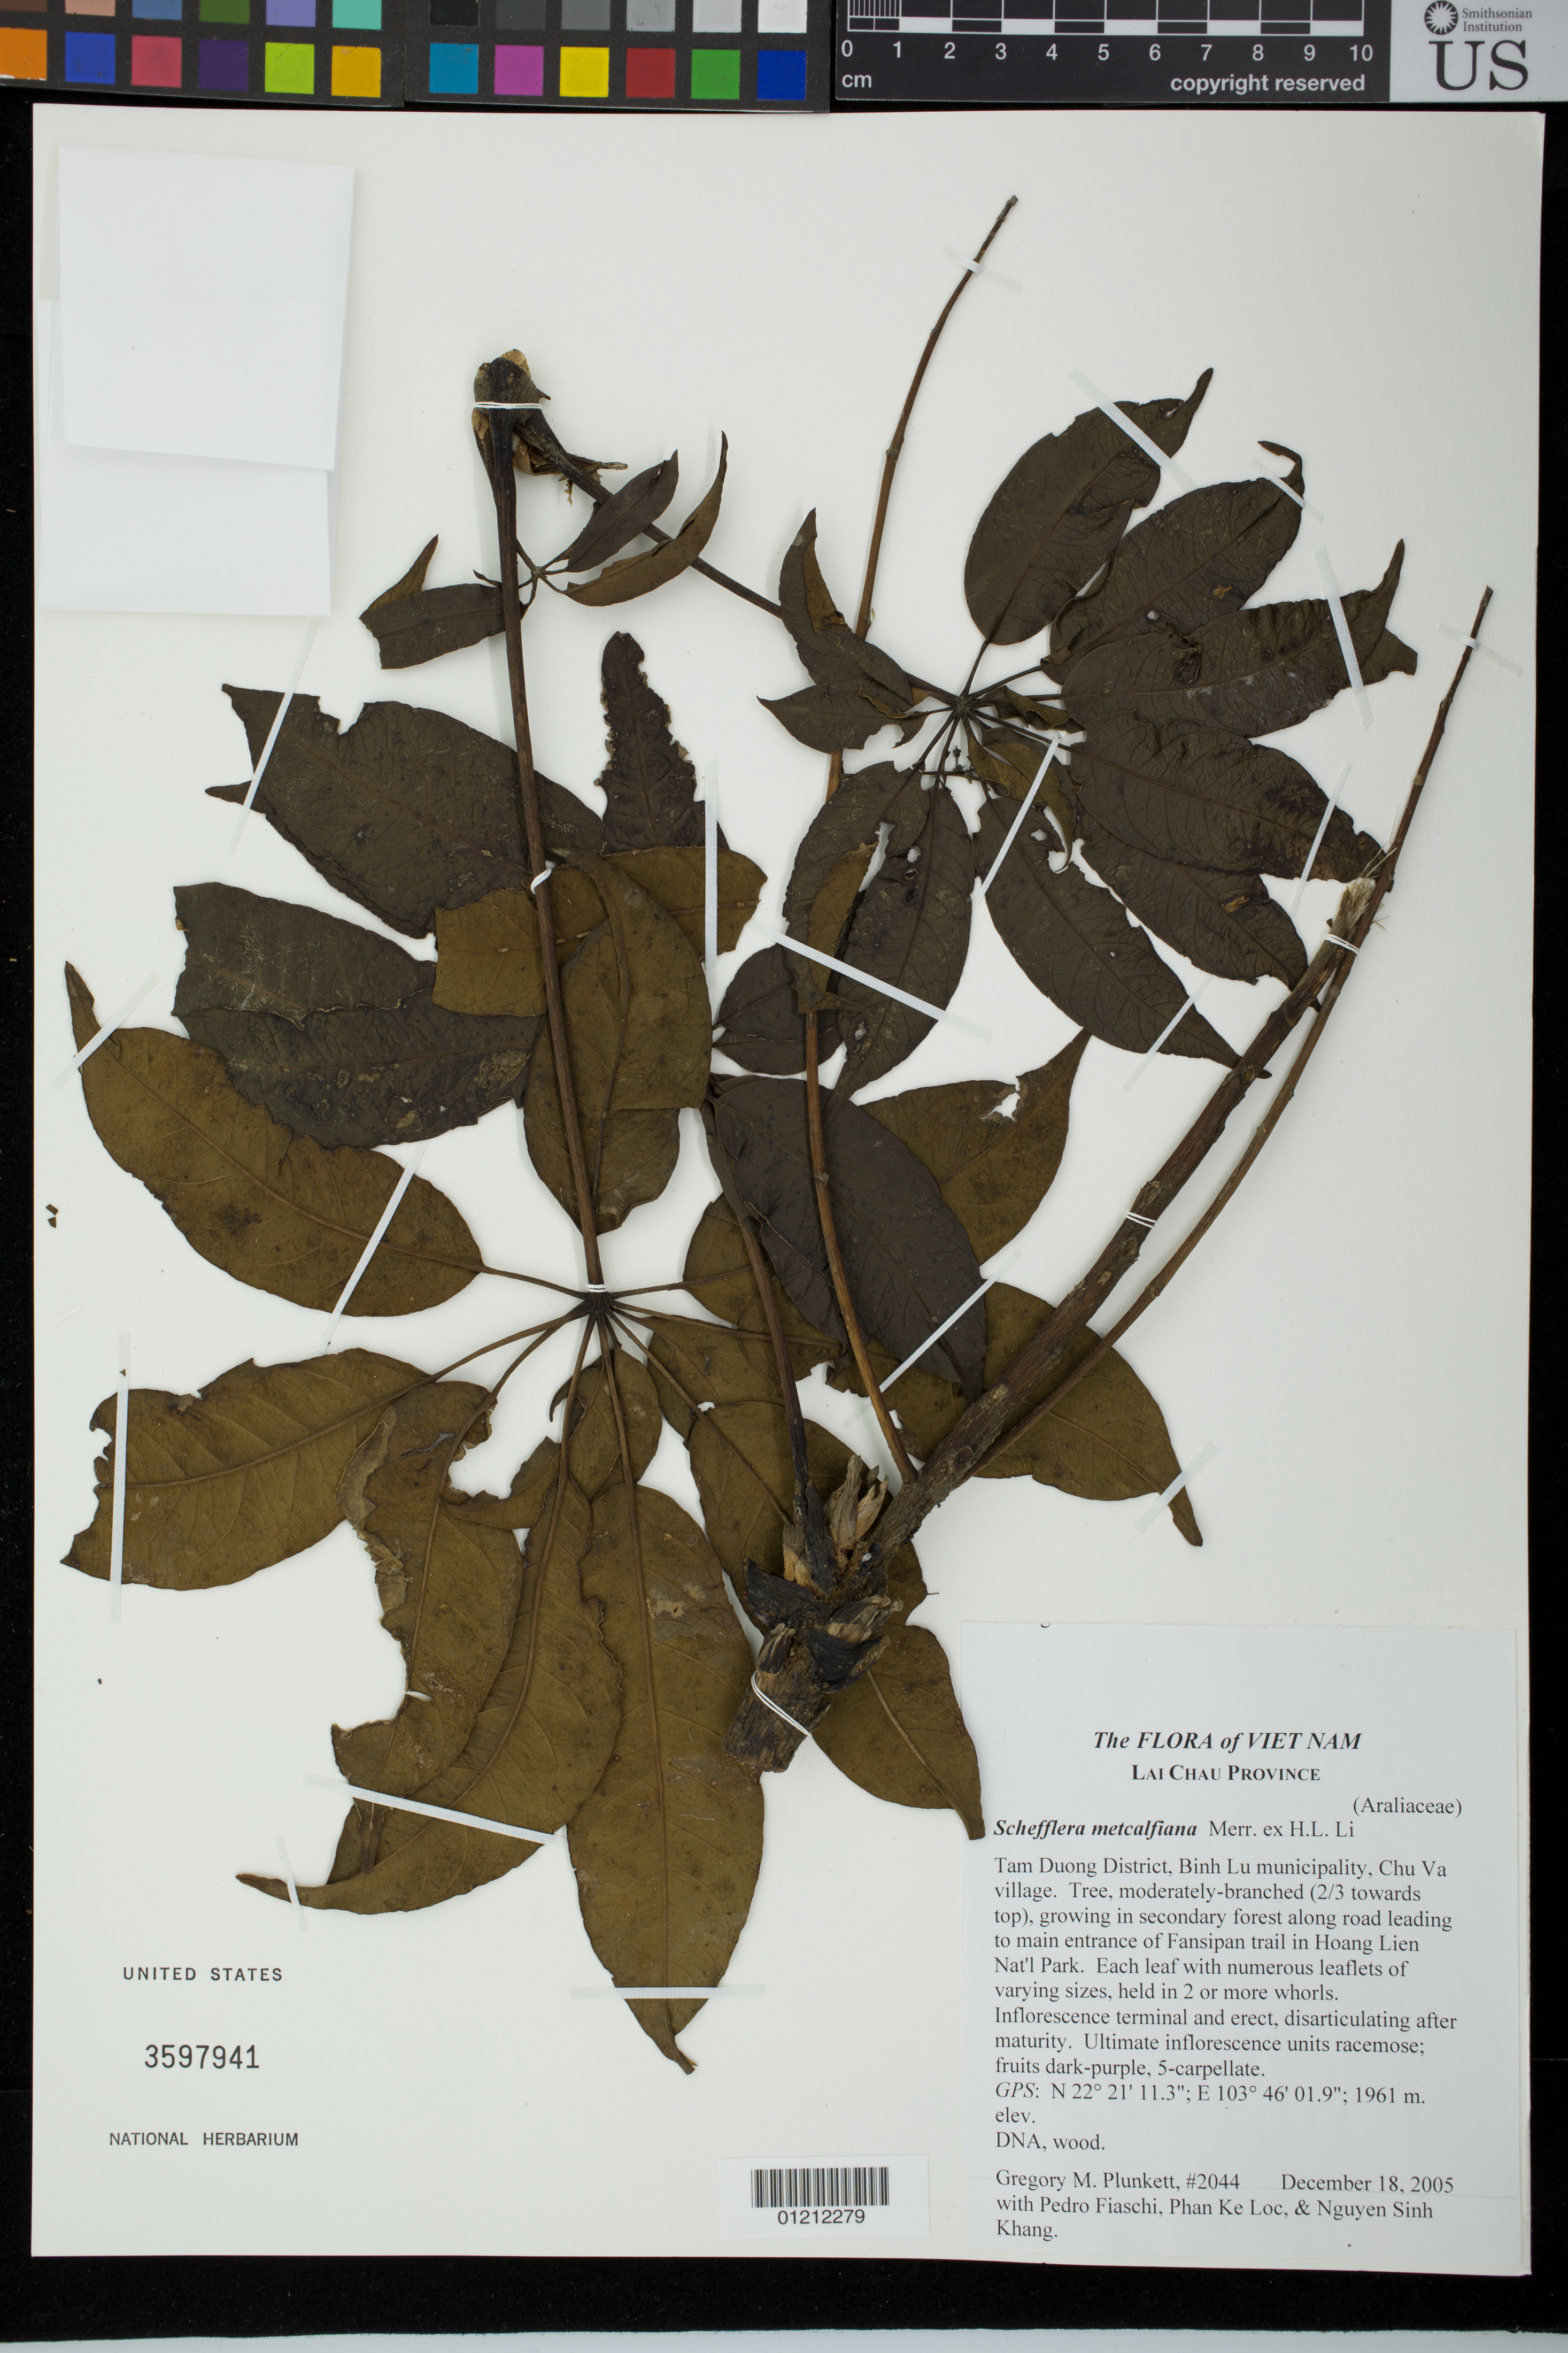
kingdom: Plantae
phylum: Tracheophyta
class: Magnoliopsida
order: Apiales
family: Araliaceae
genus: Schefflera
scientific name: Schefflera metcalfiana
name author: Merr. ex H.L. Li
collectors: G. M. Plunkett, P. Fiaschi, Phan Kê Lôc & S. K. Nguyên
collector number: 2044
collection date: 2005-12-18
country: Vietnam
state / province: Lai Chau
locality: Tam Duong District, Binh Lu municipality, Chu Va village. In secondary forest along road leading to main entrance of Fansipan trail in Hoang Lien National Park.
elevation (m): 1961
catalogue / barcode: US 3597941